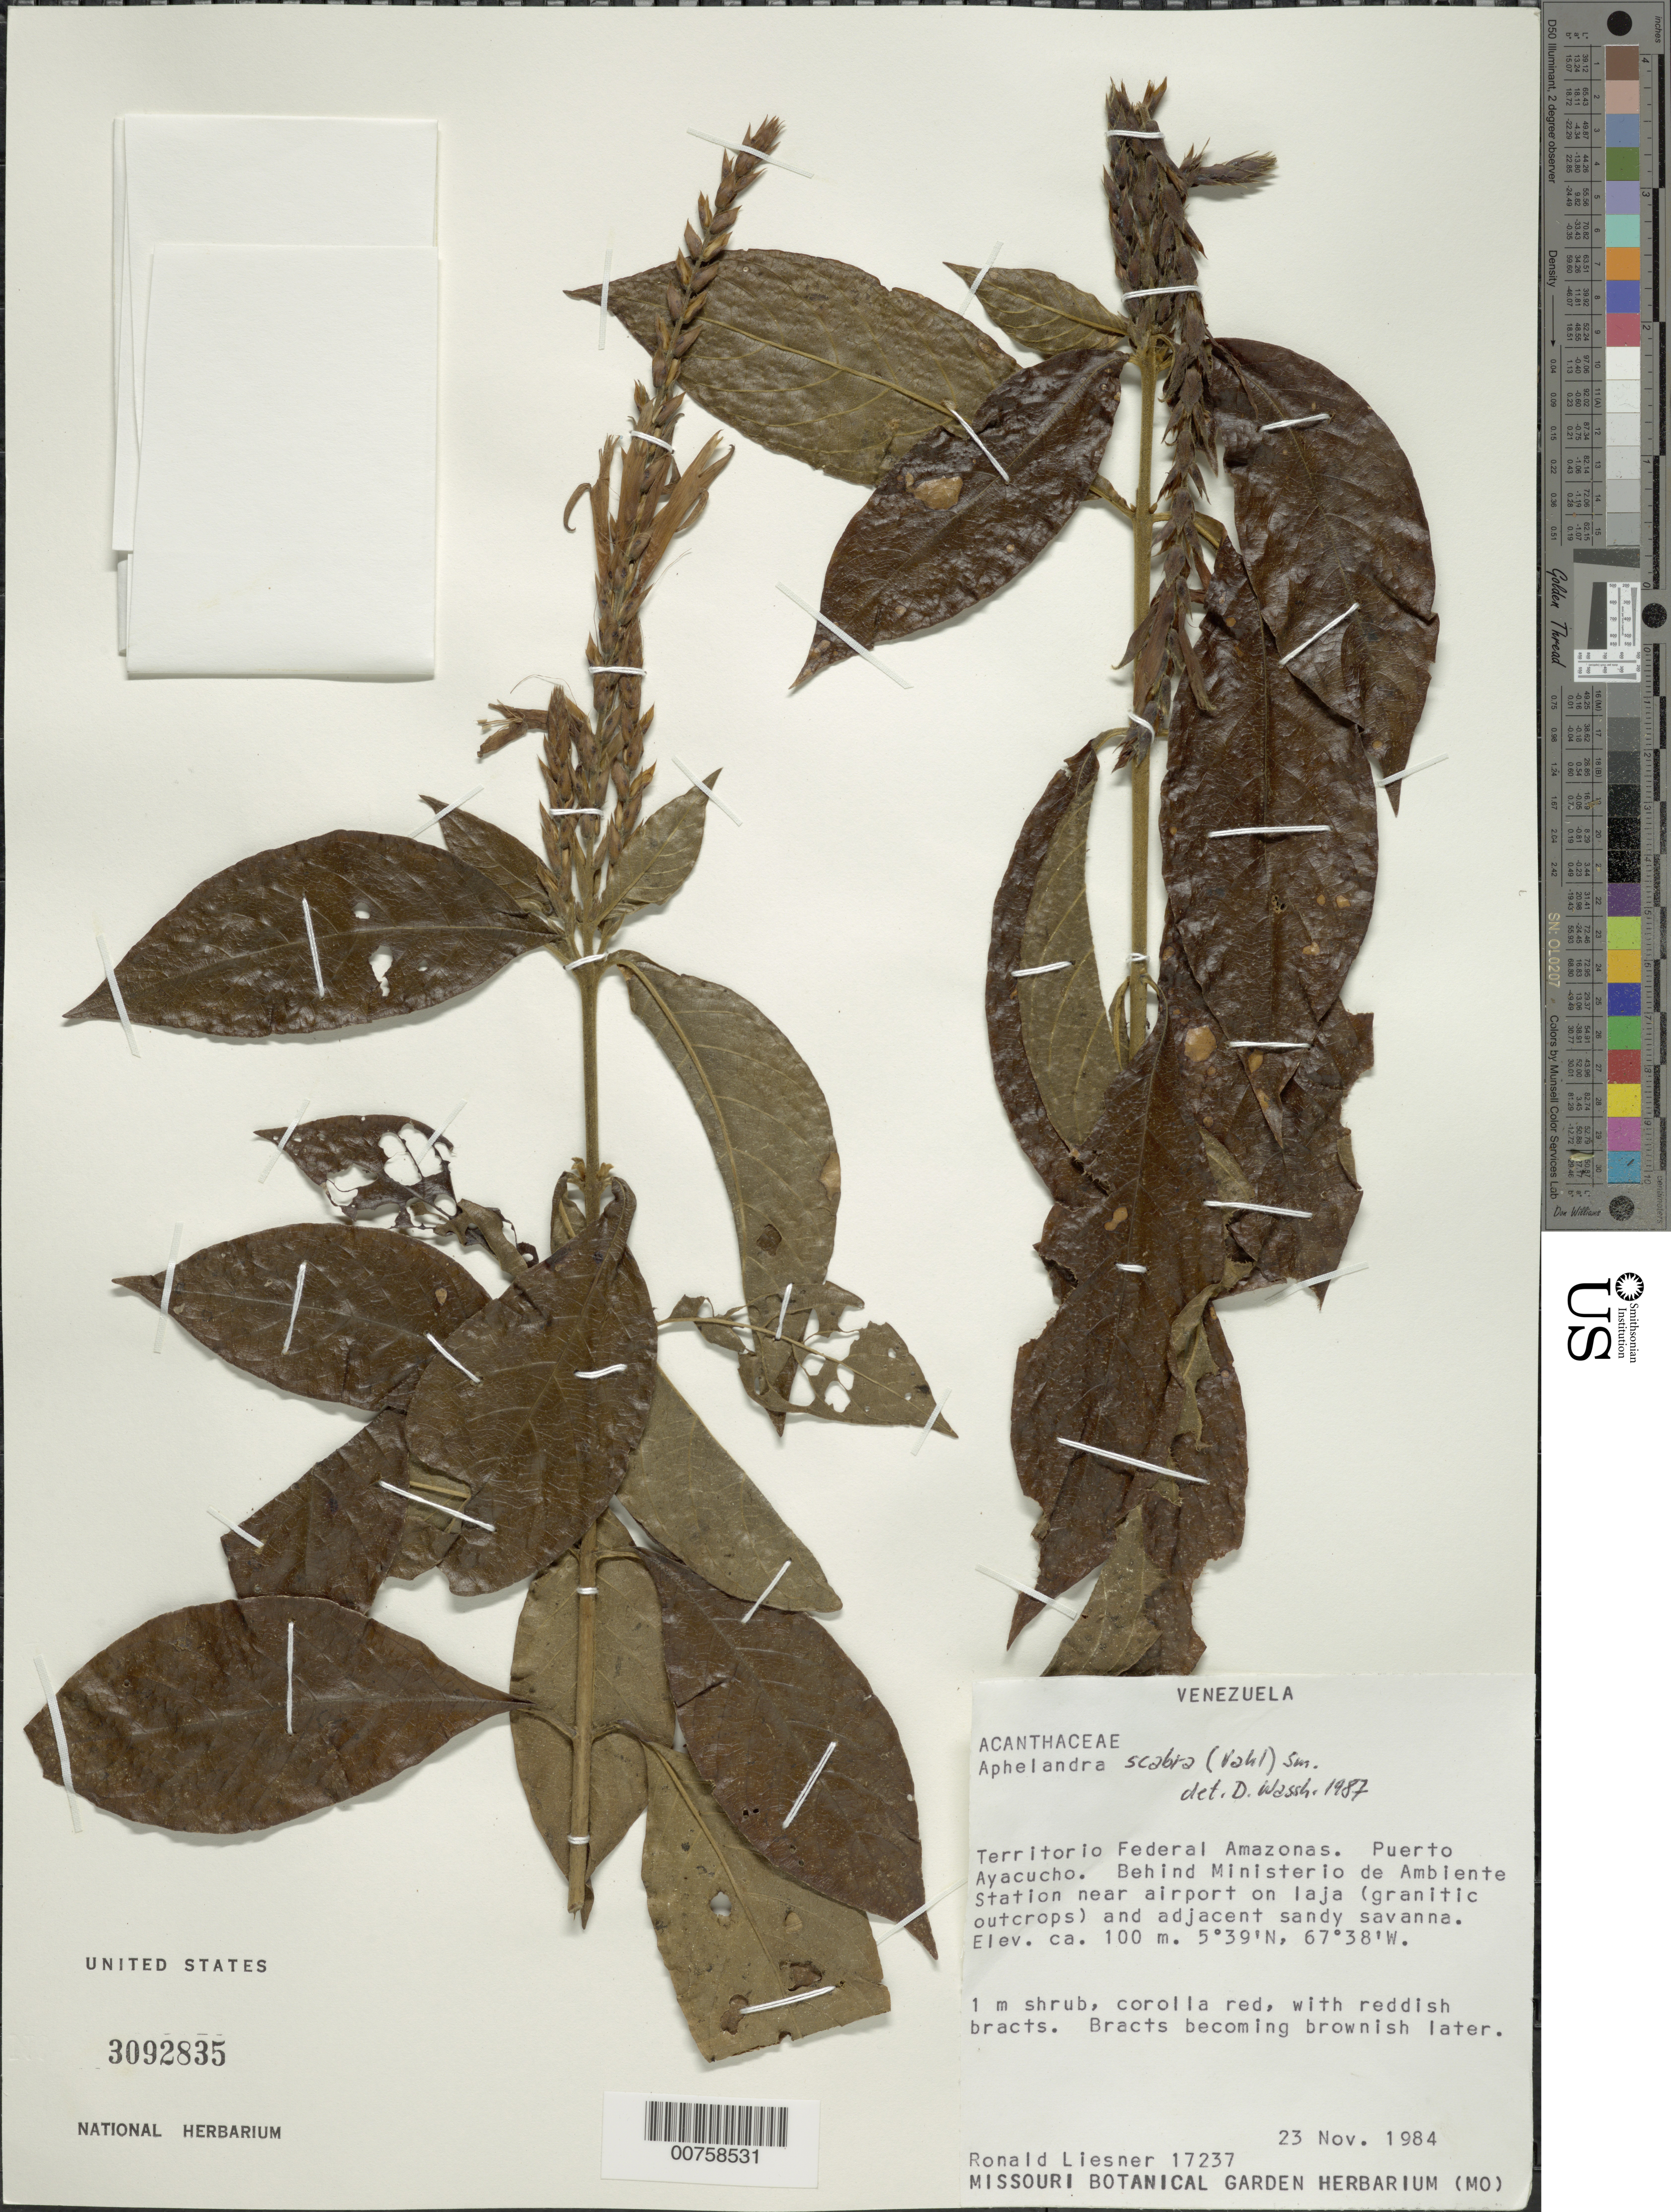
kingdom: Plantae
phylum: Tracheophyta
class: Magnoliopsida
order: Lamiales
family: Acanthaceae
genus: Aphelandra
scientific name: Aphelandra scabra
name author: (Vahl) Sm.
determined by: Wasshausen, Dieter C., (BOT), Smithsonian Institution - National Museum of Natural History (UNITED STATES)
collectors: R. L. Liesner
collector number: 17237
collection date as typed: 23-Nov-84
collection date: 1984-11-23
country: Venezuela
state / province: Amazonas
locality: Puerto Ayacucho, behind Ministerío de Ambiente Station near airport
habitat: Laja (granitic outcrops) and adjacent sandy savanna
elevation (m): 100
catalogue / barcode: US 3092835